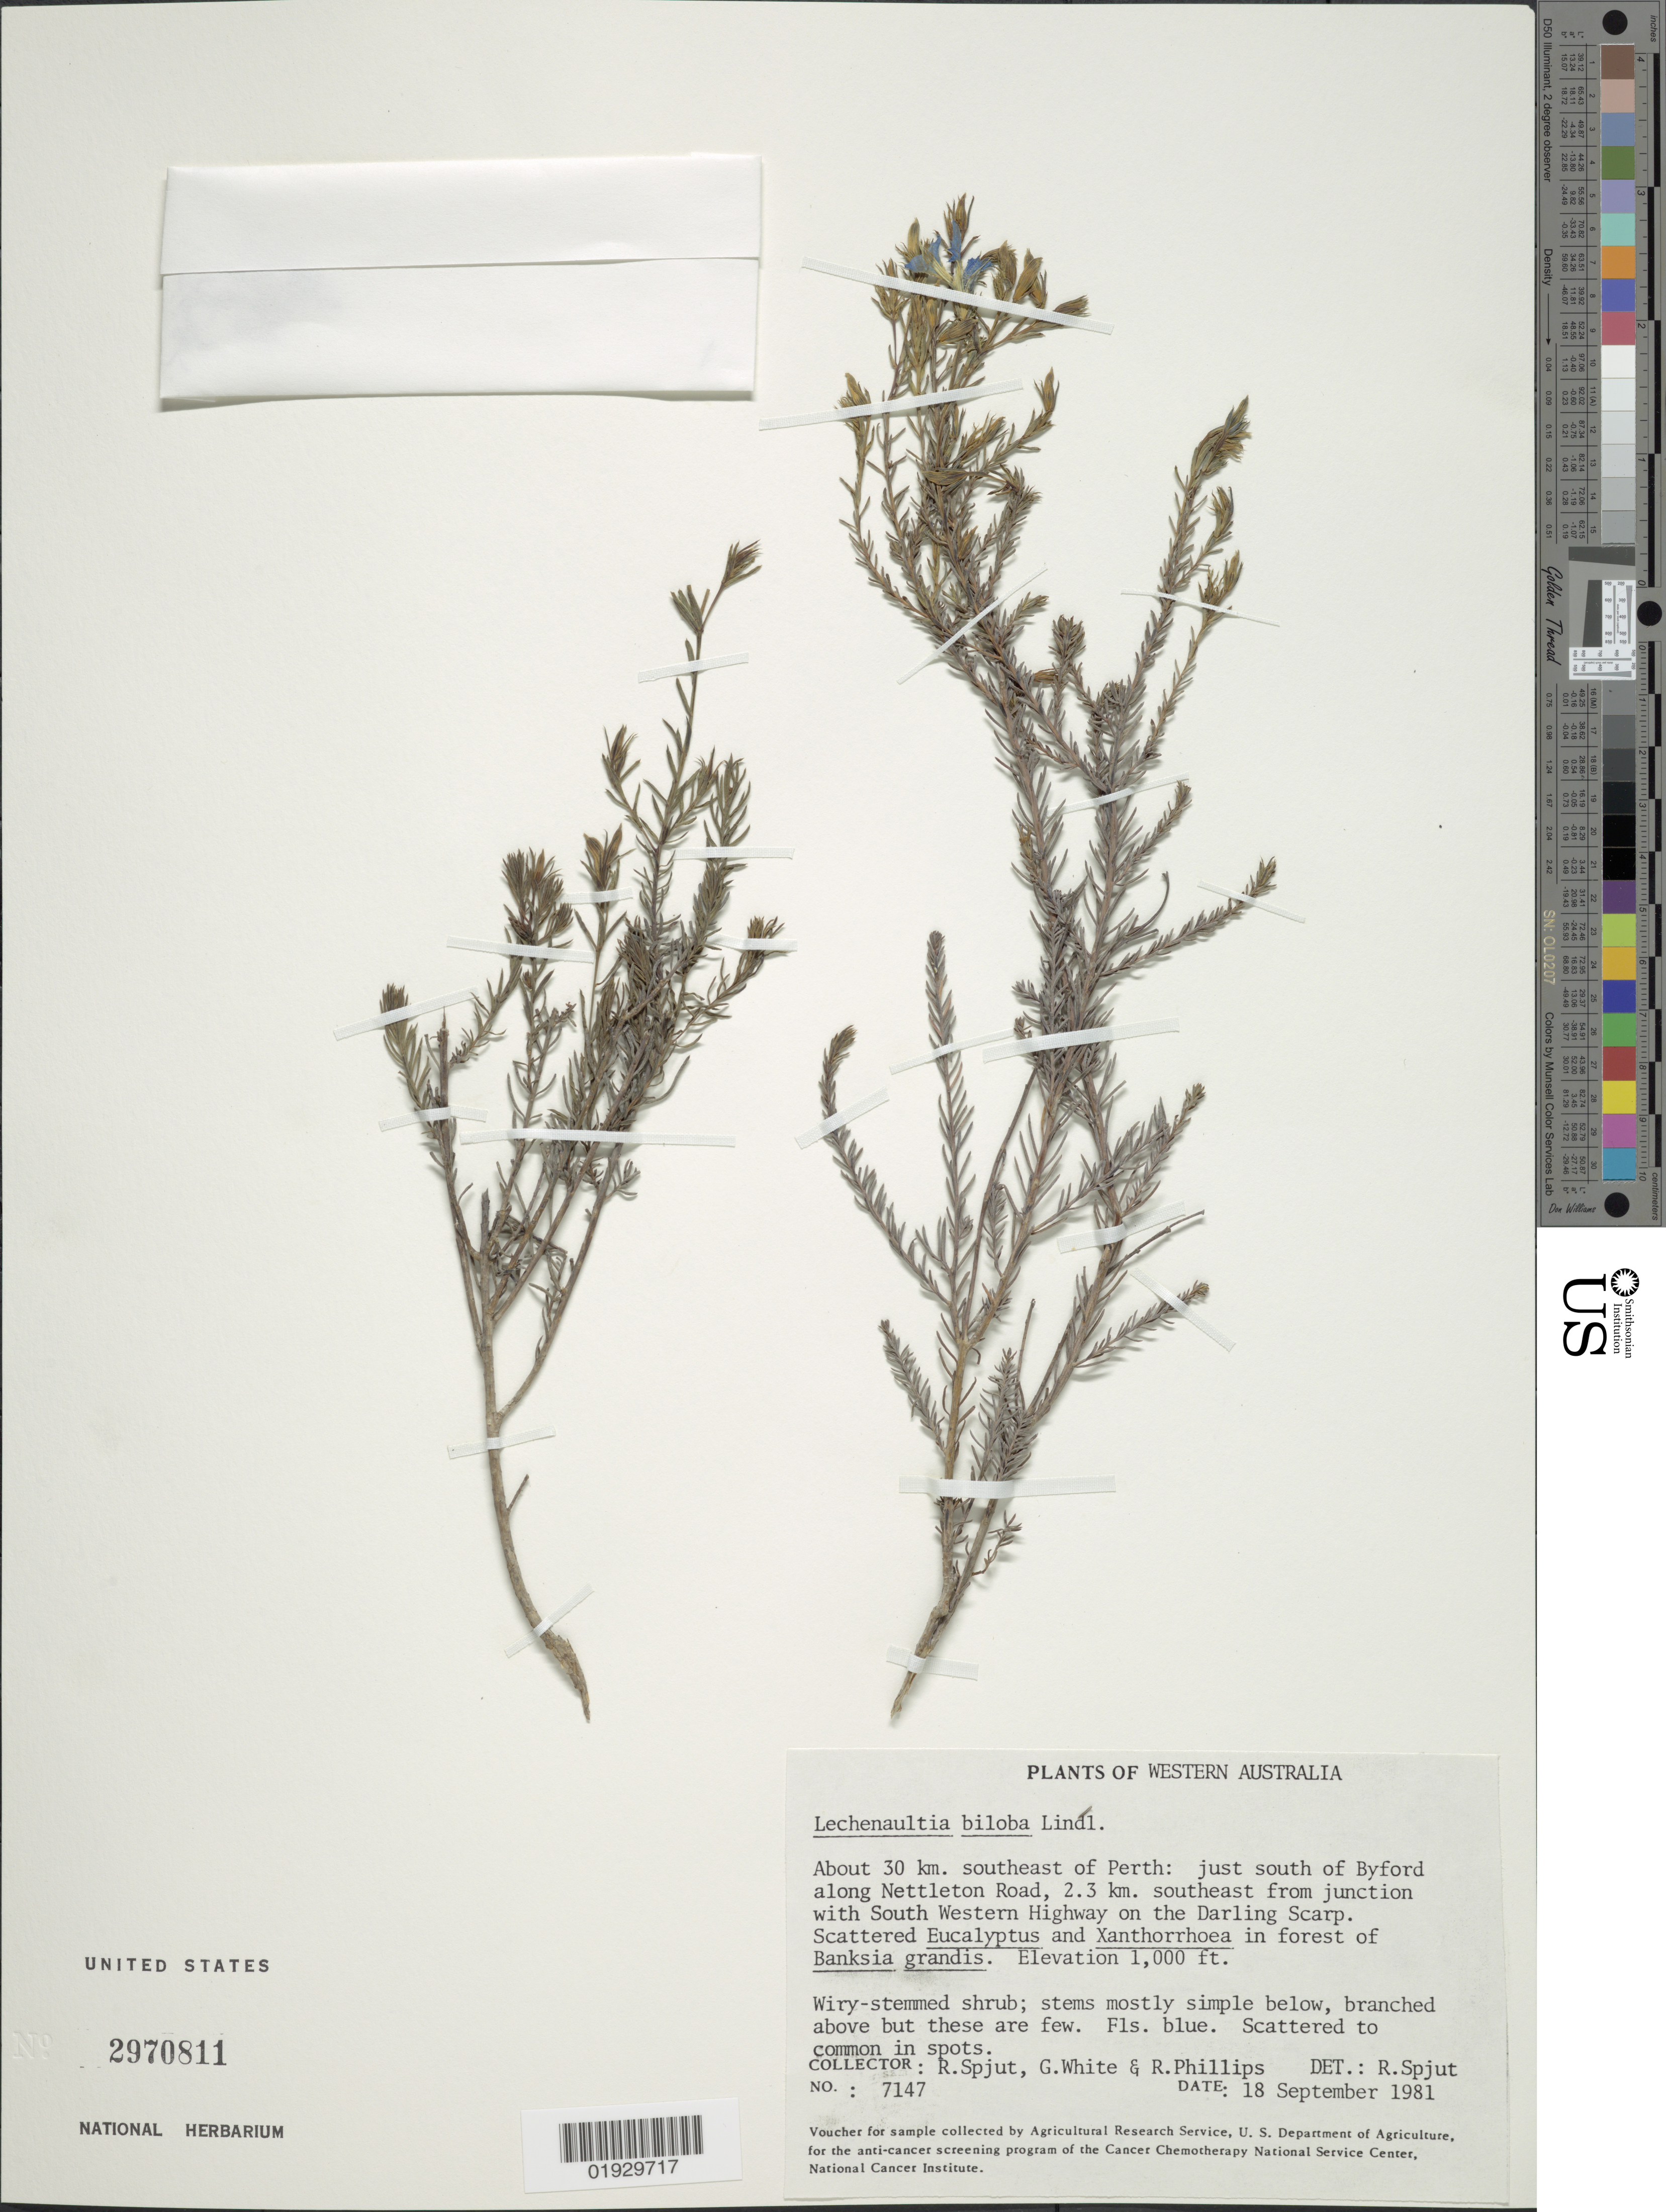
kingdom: Plantae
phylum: Tracheophyta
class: Magnoliopsida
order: Asterales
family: Goodeniaceae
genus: Leschenaultia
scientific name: Leschenaultia biloba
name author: Lindl.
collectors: R. Spjut, G. White & R. Phillips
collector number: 7147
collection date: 1981-09-18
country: Australia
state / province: Western Australia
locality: About 30 km. southeast of Perth: just south of Byford along Nettleton Road, 2.3 km. southeast from junction with South Western Highway on the Darling Scarp.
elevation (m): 305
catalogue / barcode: US 2970811